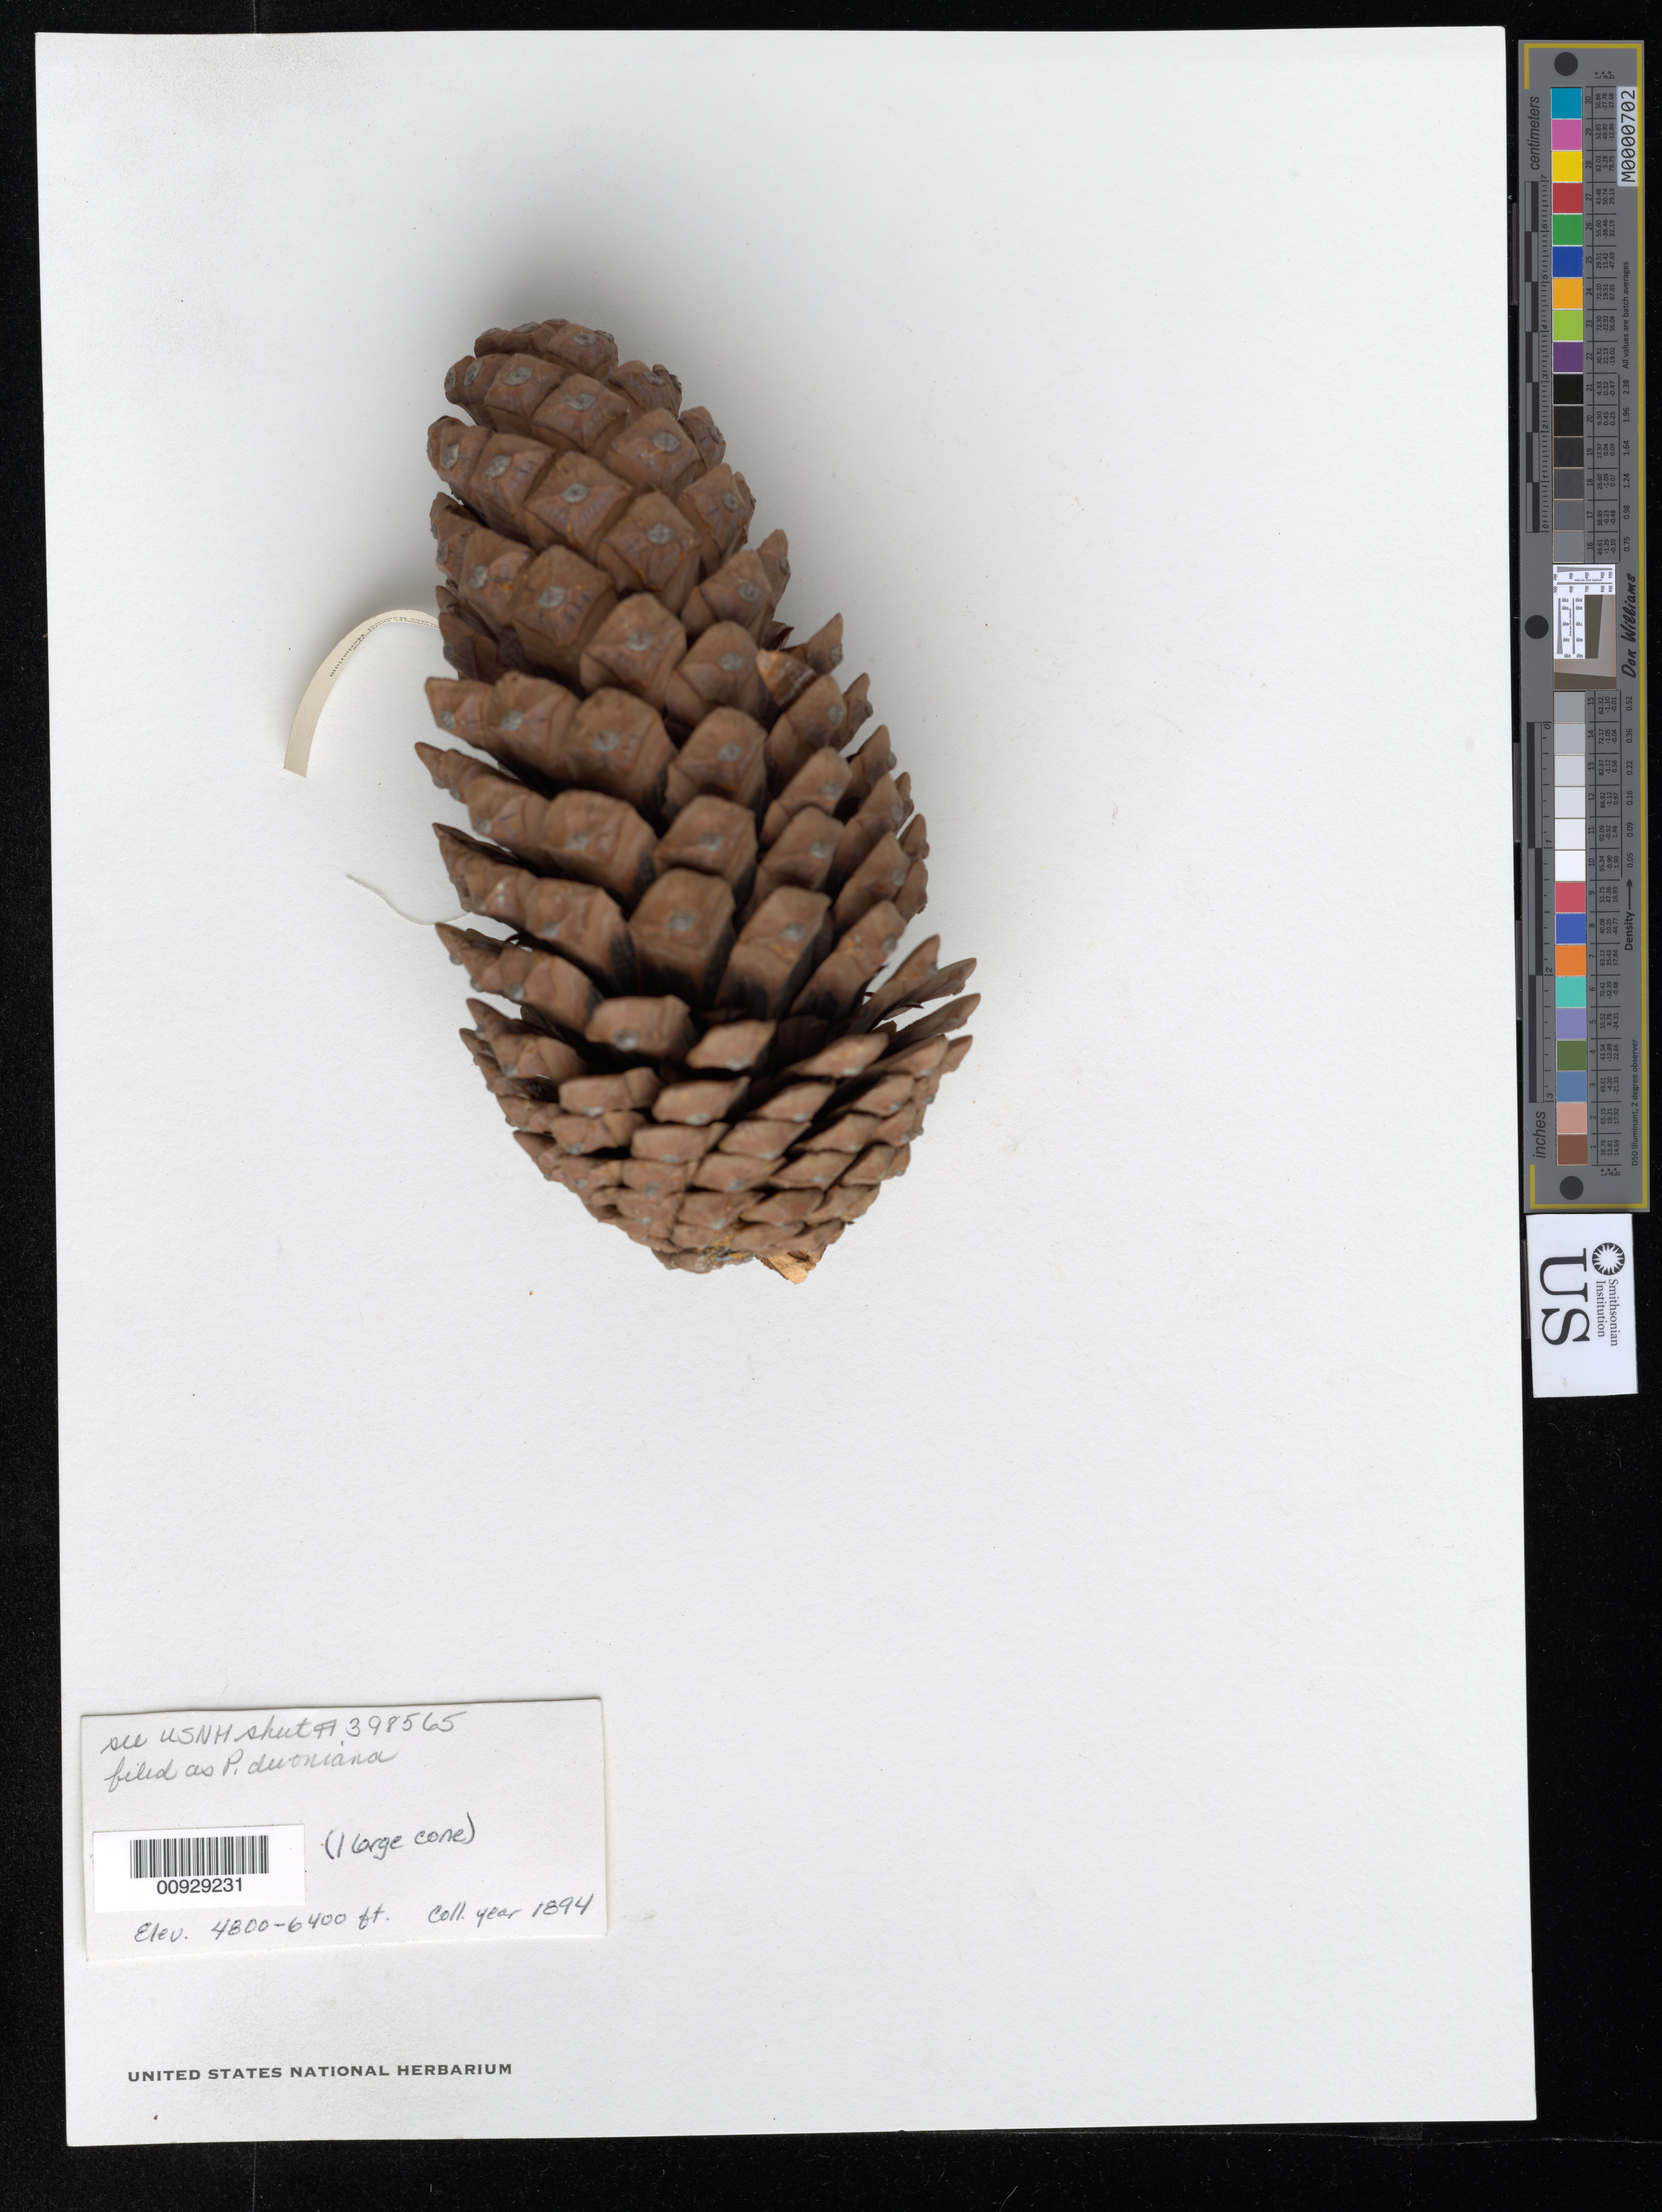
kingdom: Plantae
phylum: Tracheophyta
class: Pinopsida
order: Pinales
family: Pinaceae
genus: Pinus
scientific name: Pinus devoniana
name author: Lindl.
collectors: E. W. Nelson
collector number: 1762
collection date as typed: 1894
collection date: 1894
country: Mexico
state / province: Oaxaca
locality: Reyes.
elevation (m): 1463